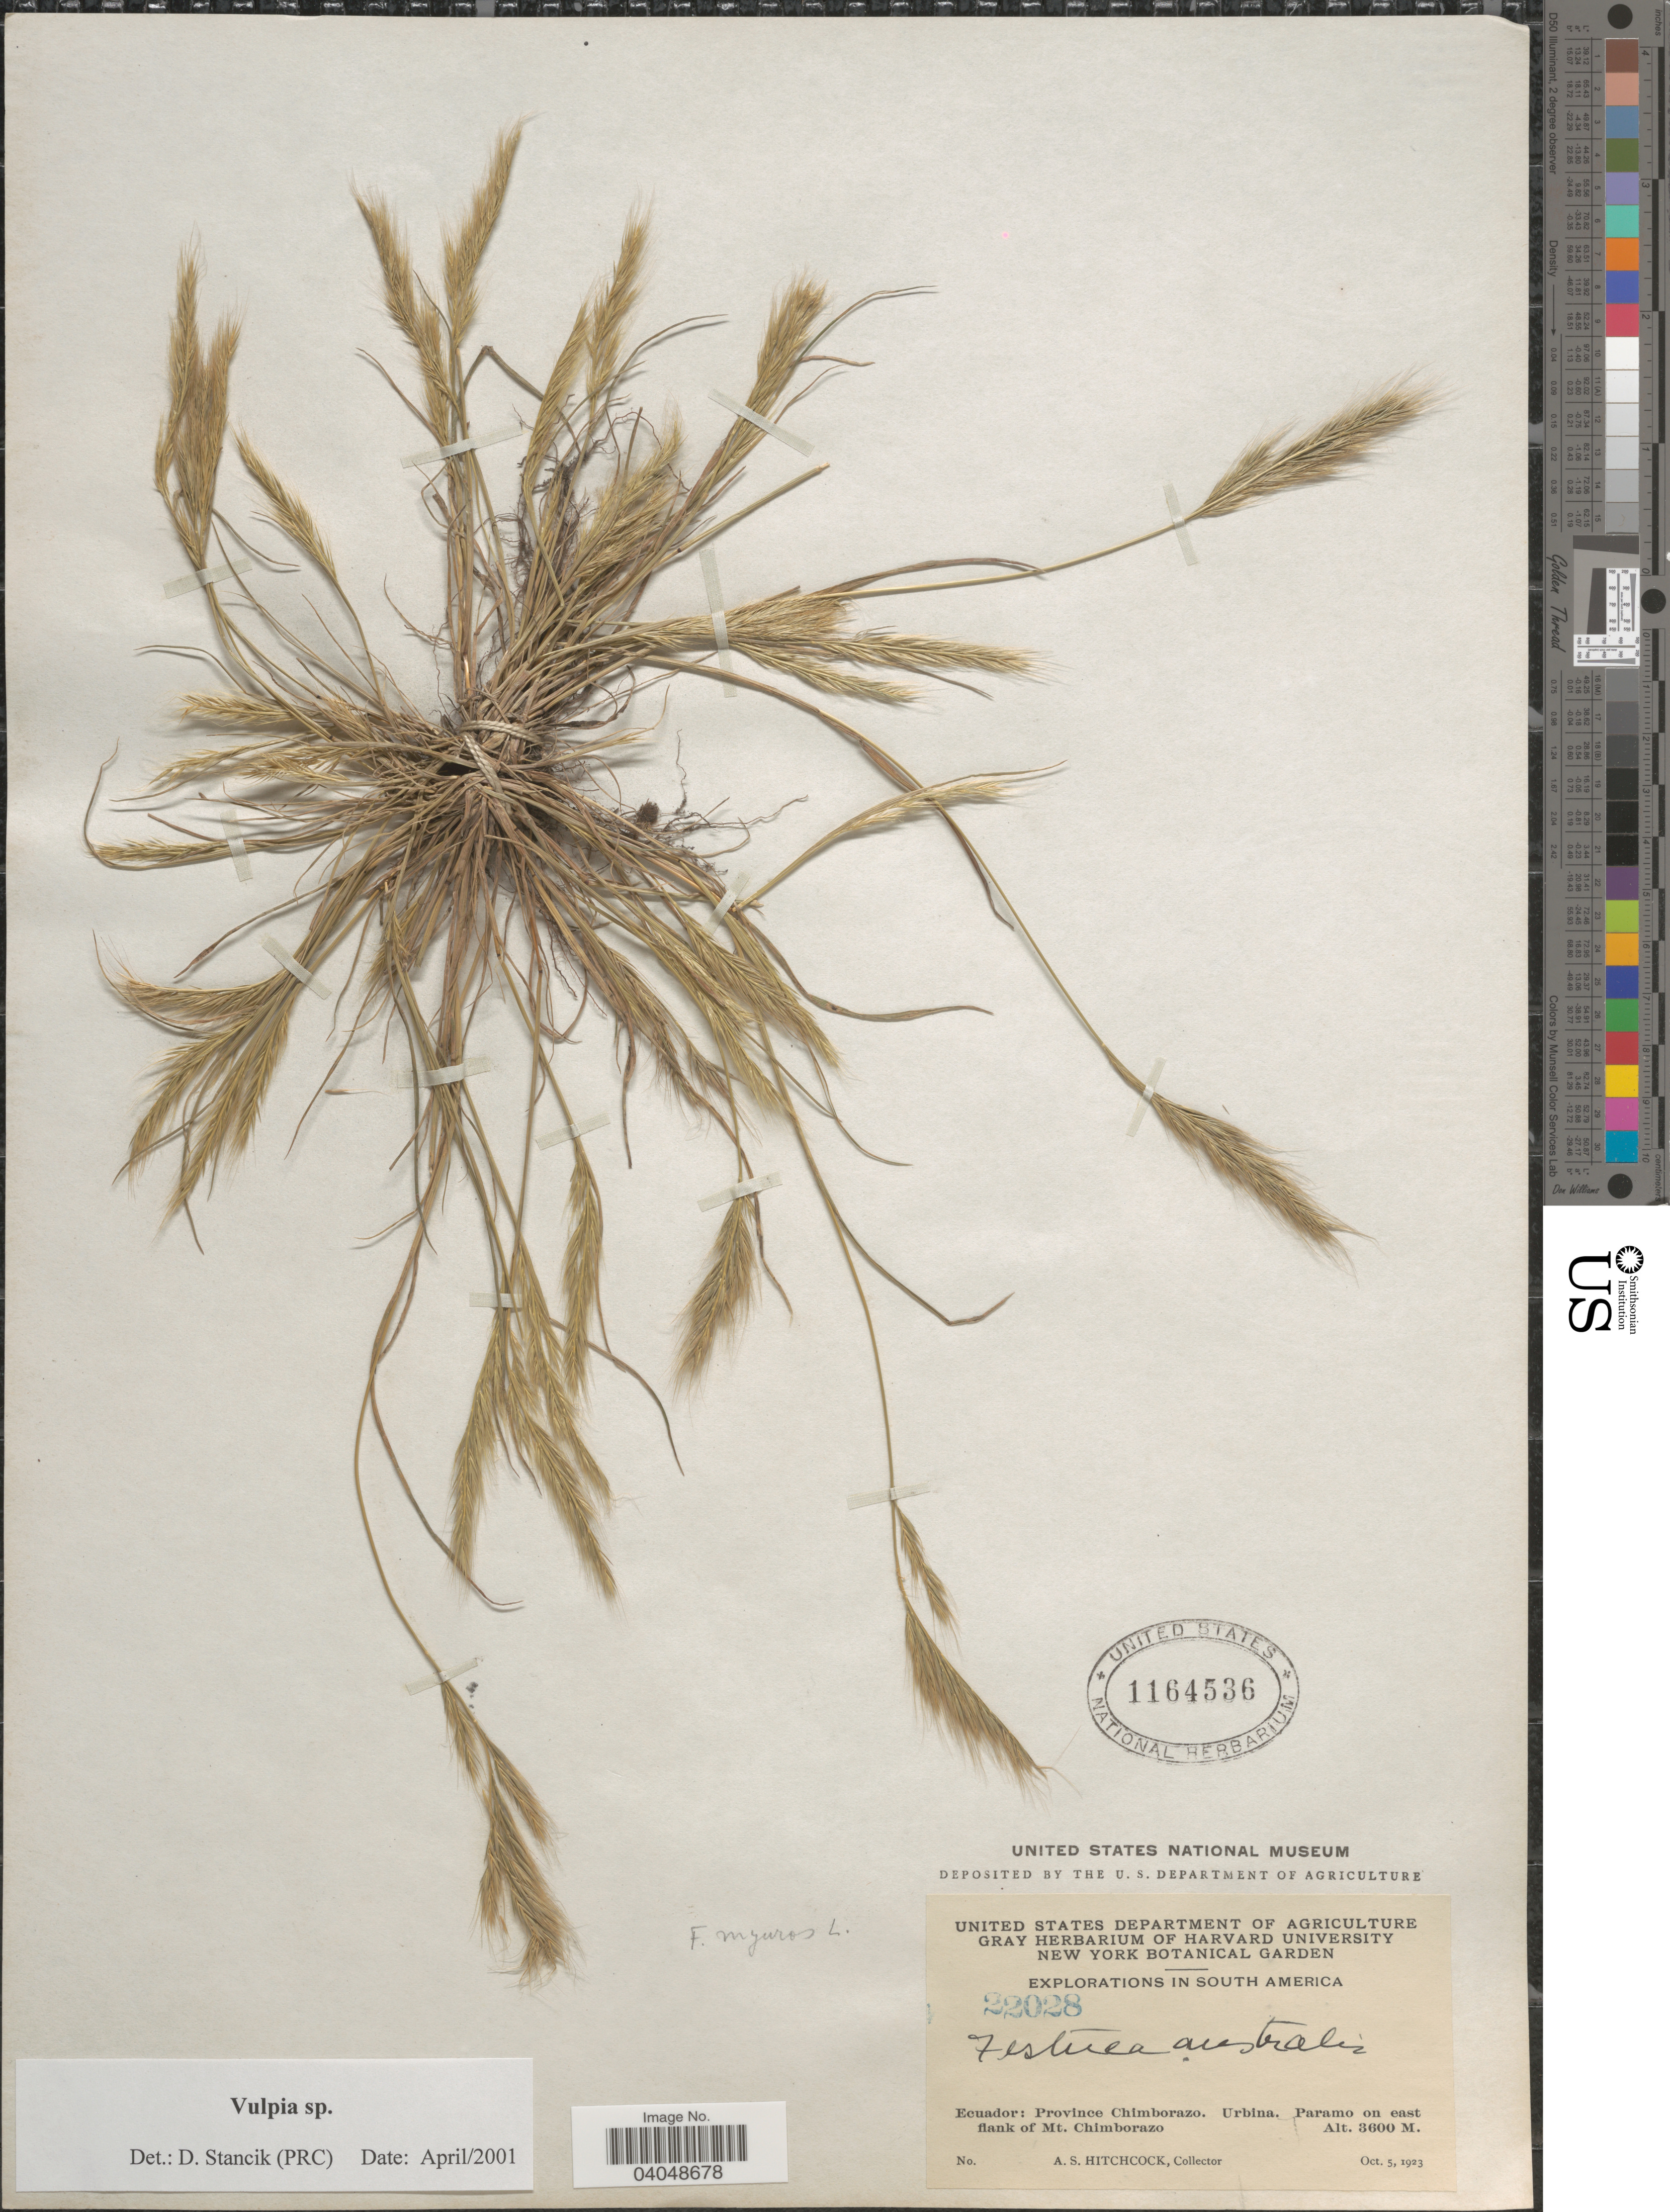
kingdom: Plantae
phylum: Tracheophyta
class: Liliopsida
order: Poales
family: Poaceae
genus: Festuca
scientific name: Festuca sp.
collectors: A. S. Hitchcock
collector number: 22028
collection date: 1923-10-05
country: Ecuador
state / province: Chimborazo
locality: Urbina. Paramo on east flank of Mt. Chimborazo.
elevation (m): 3600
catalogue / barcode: US 1164536